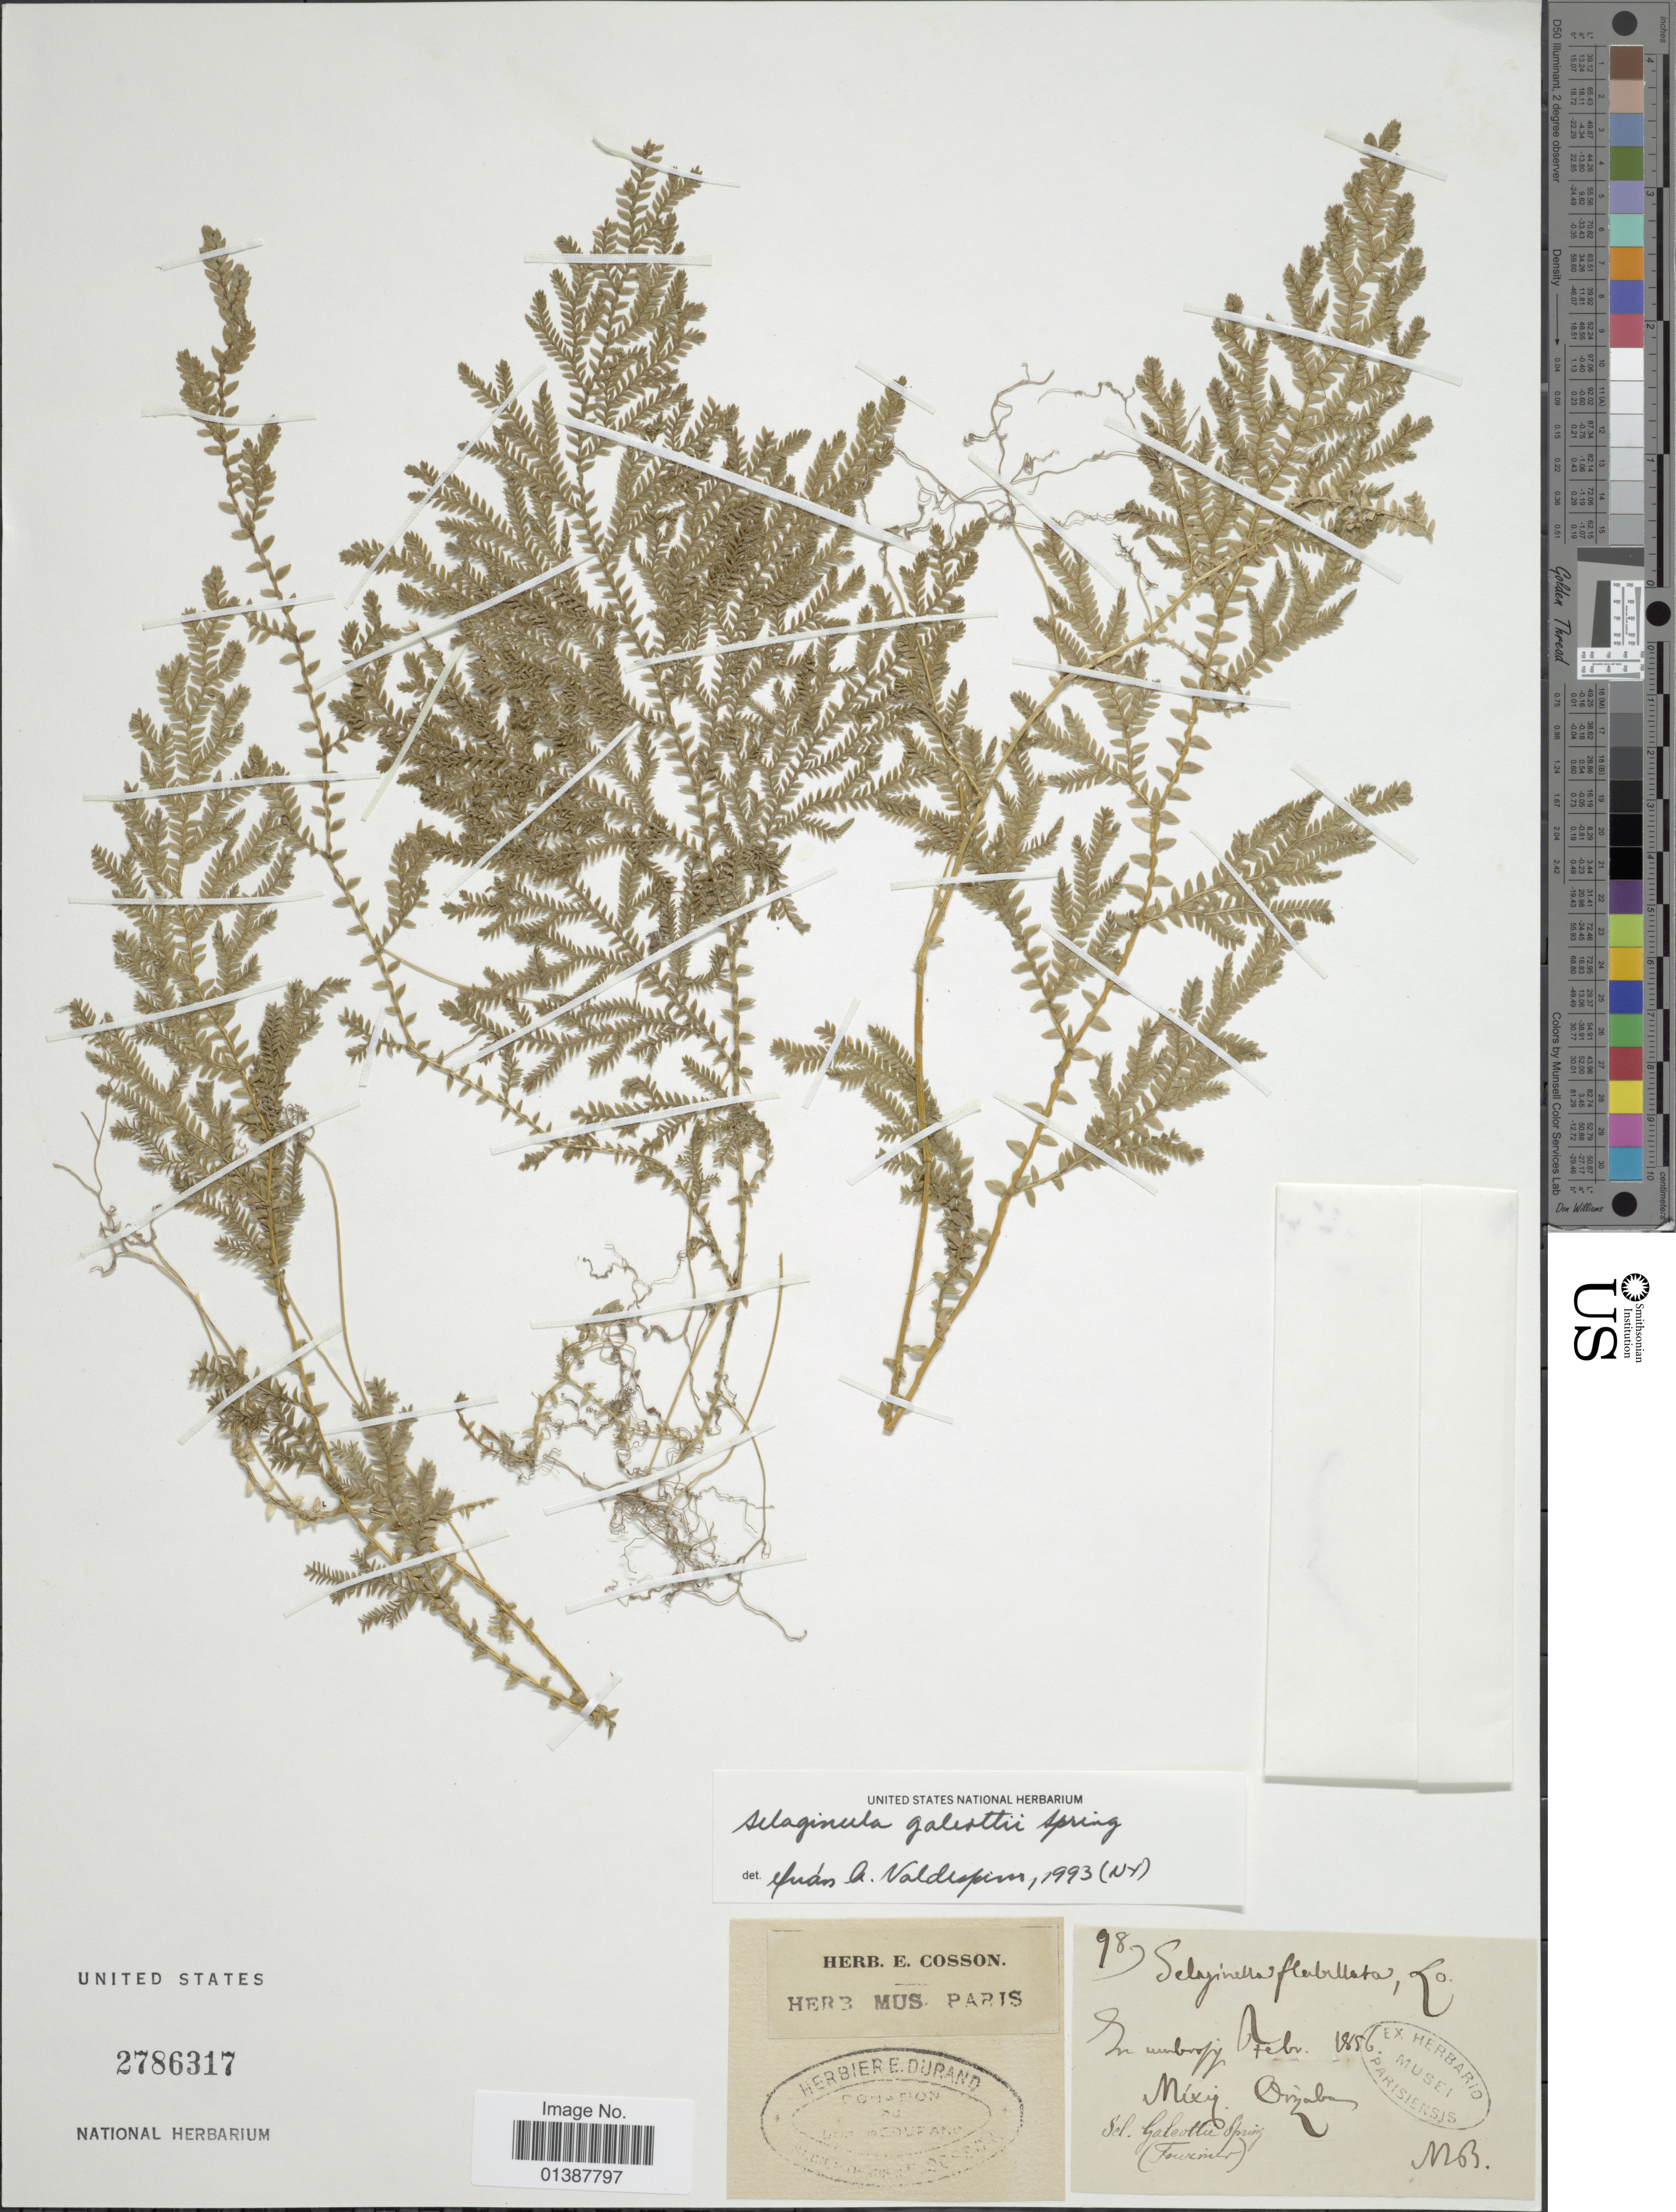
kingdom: Plantae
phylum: Tracheophyta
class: Lycopodiopsida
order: Selaginellales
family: Selaginellaceae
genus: Selaginella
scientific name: Selaginella galeottii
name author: Spring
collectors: N. B.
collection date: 1856-02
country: Mexico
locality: Orizaba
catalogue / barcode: US 2786317